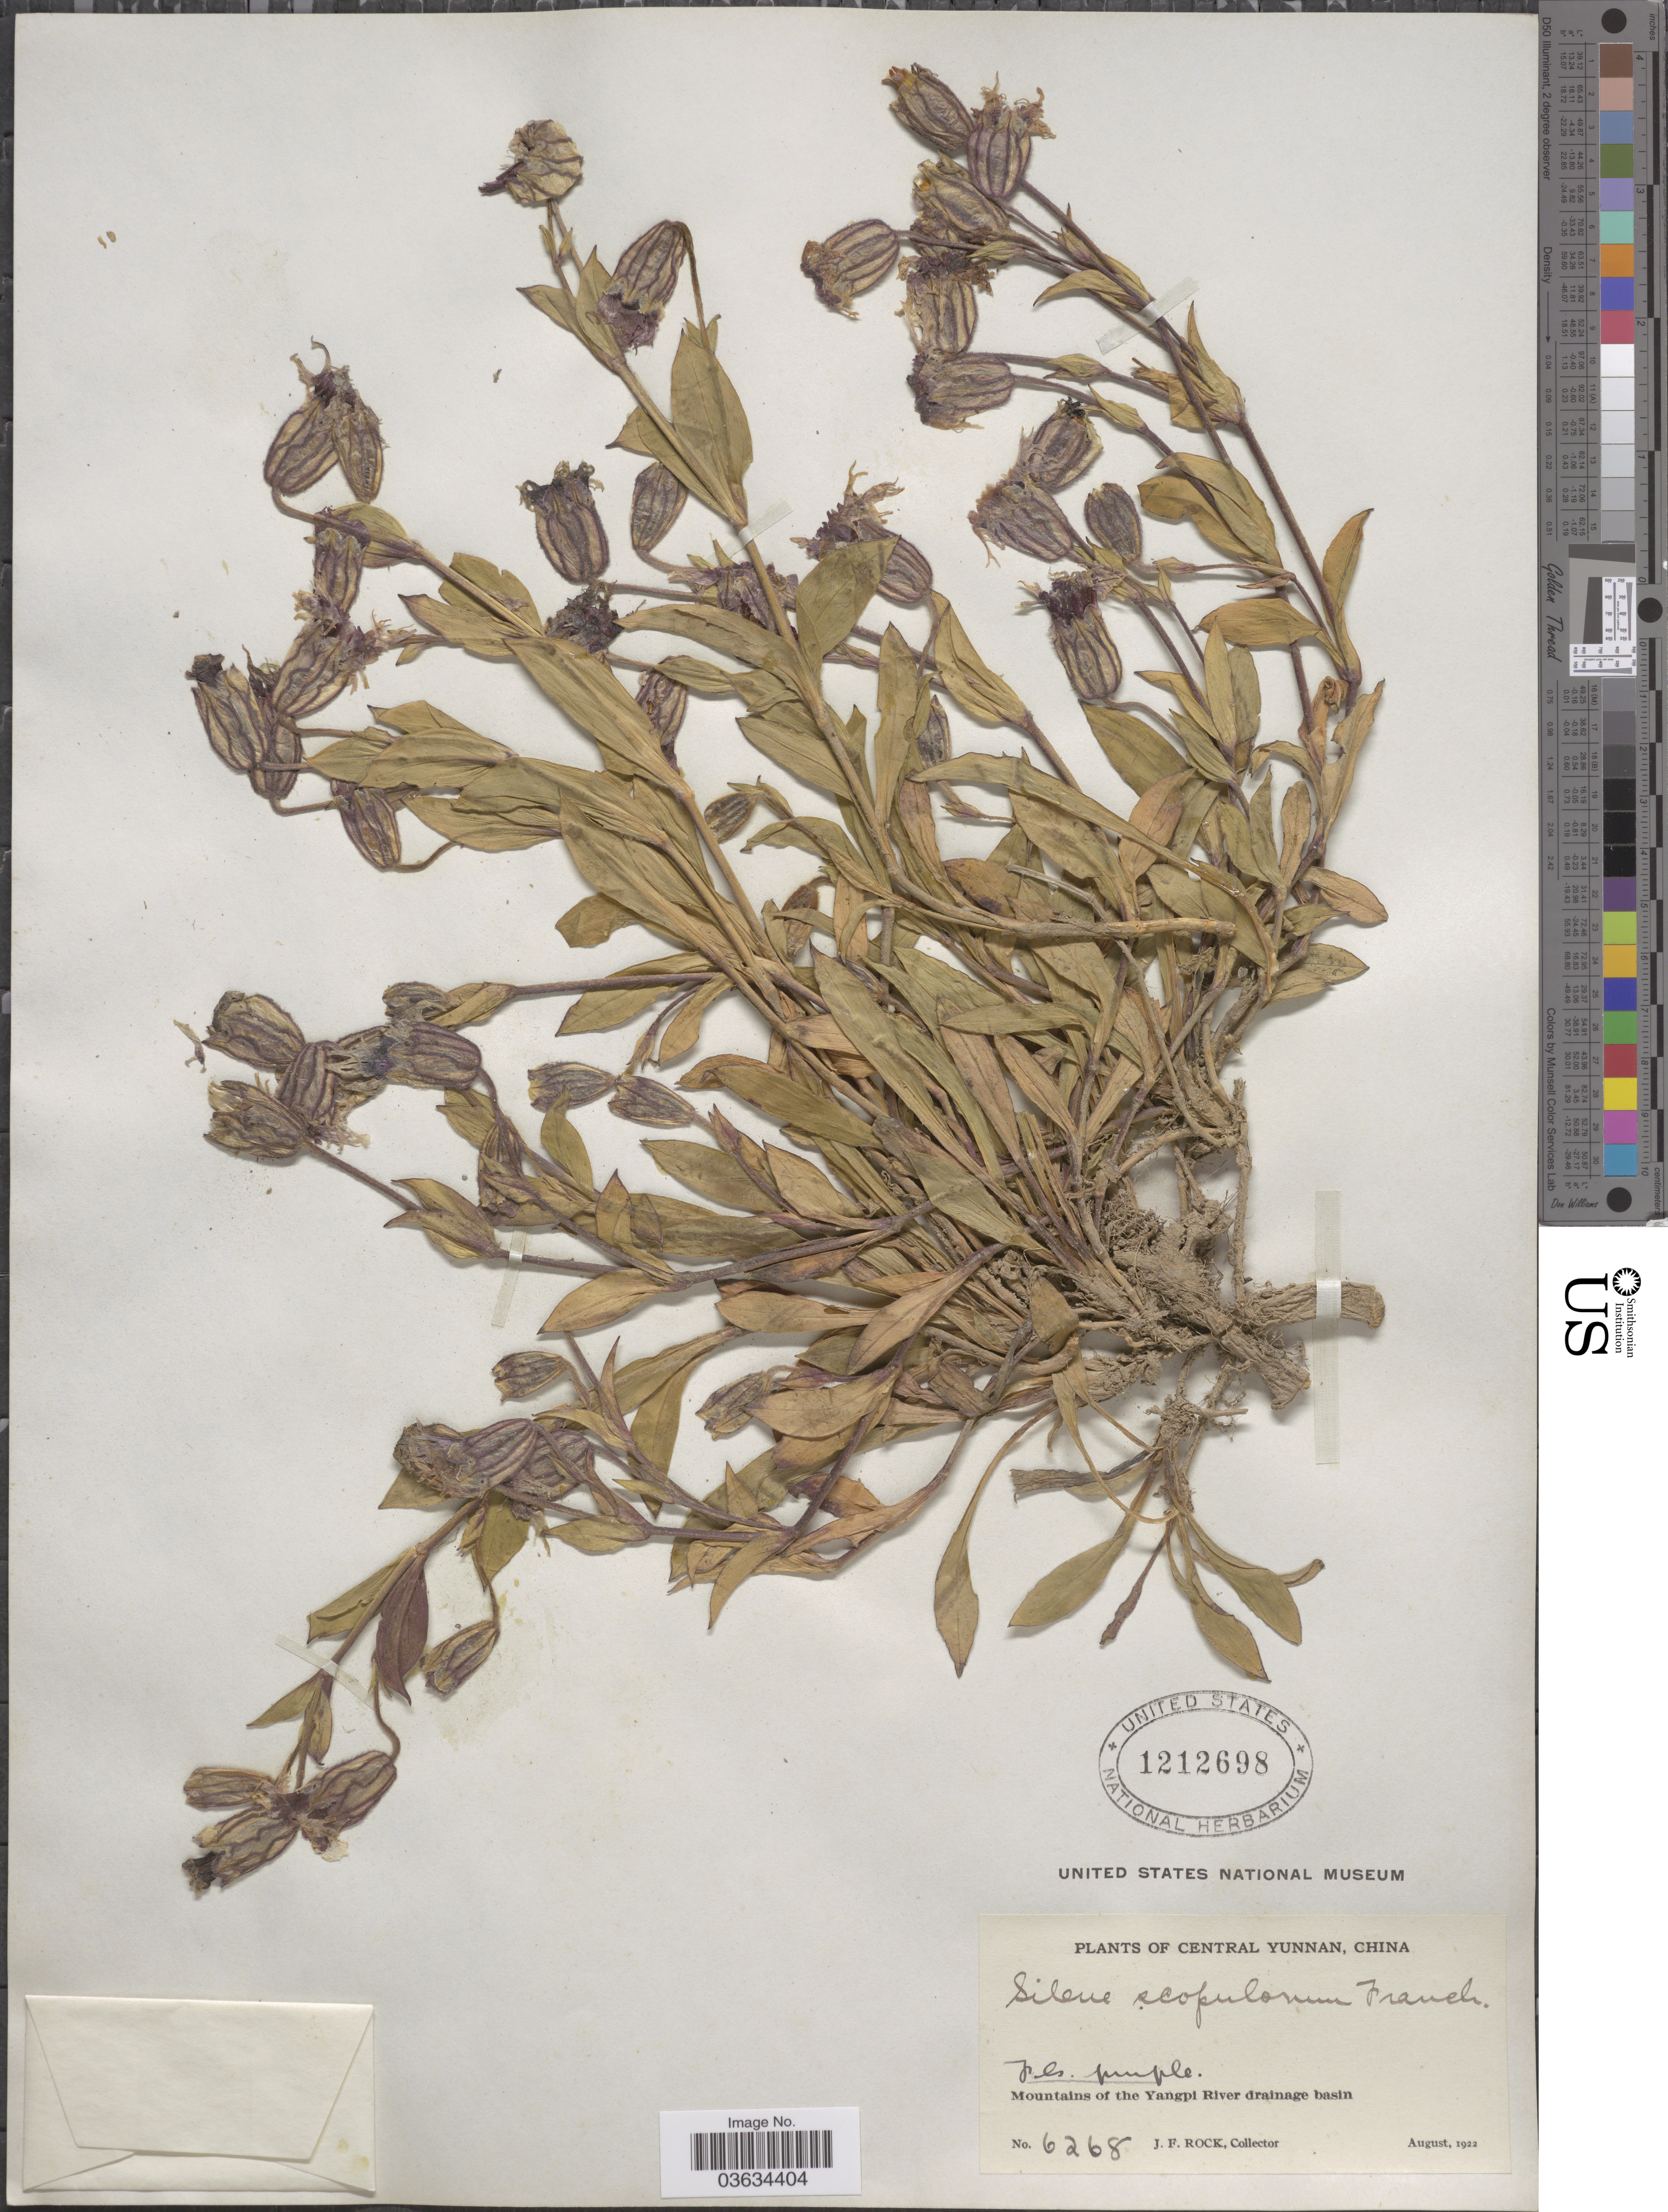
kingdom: Plantae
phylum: Tracheophyta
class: Magnoliopsida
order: Caryophyllales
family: Caryophyllaceae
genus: Silene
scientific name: Silene scopulorum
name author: Franch.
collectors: J. Rock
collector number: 6268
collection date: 1922-08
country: China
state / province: Yunnan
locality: Central Yunnan. Mountains of the Yangpi River drainage basin.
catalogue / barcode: US 1212698